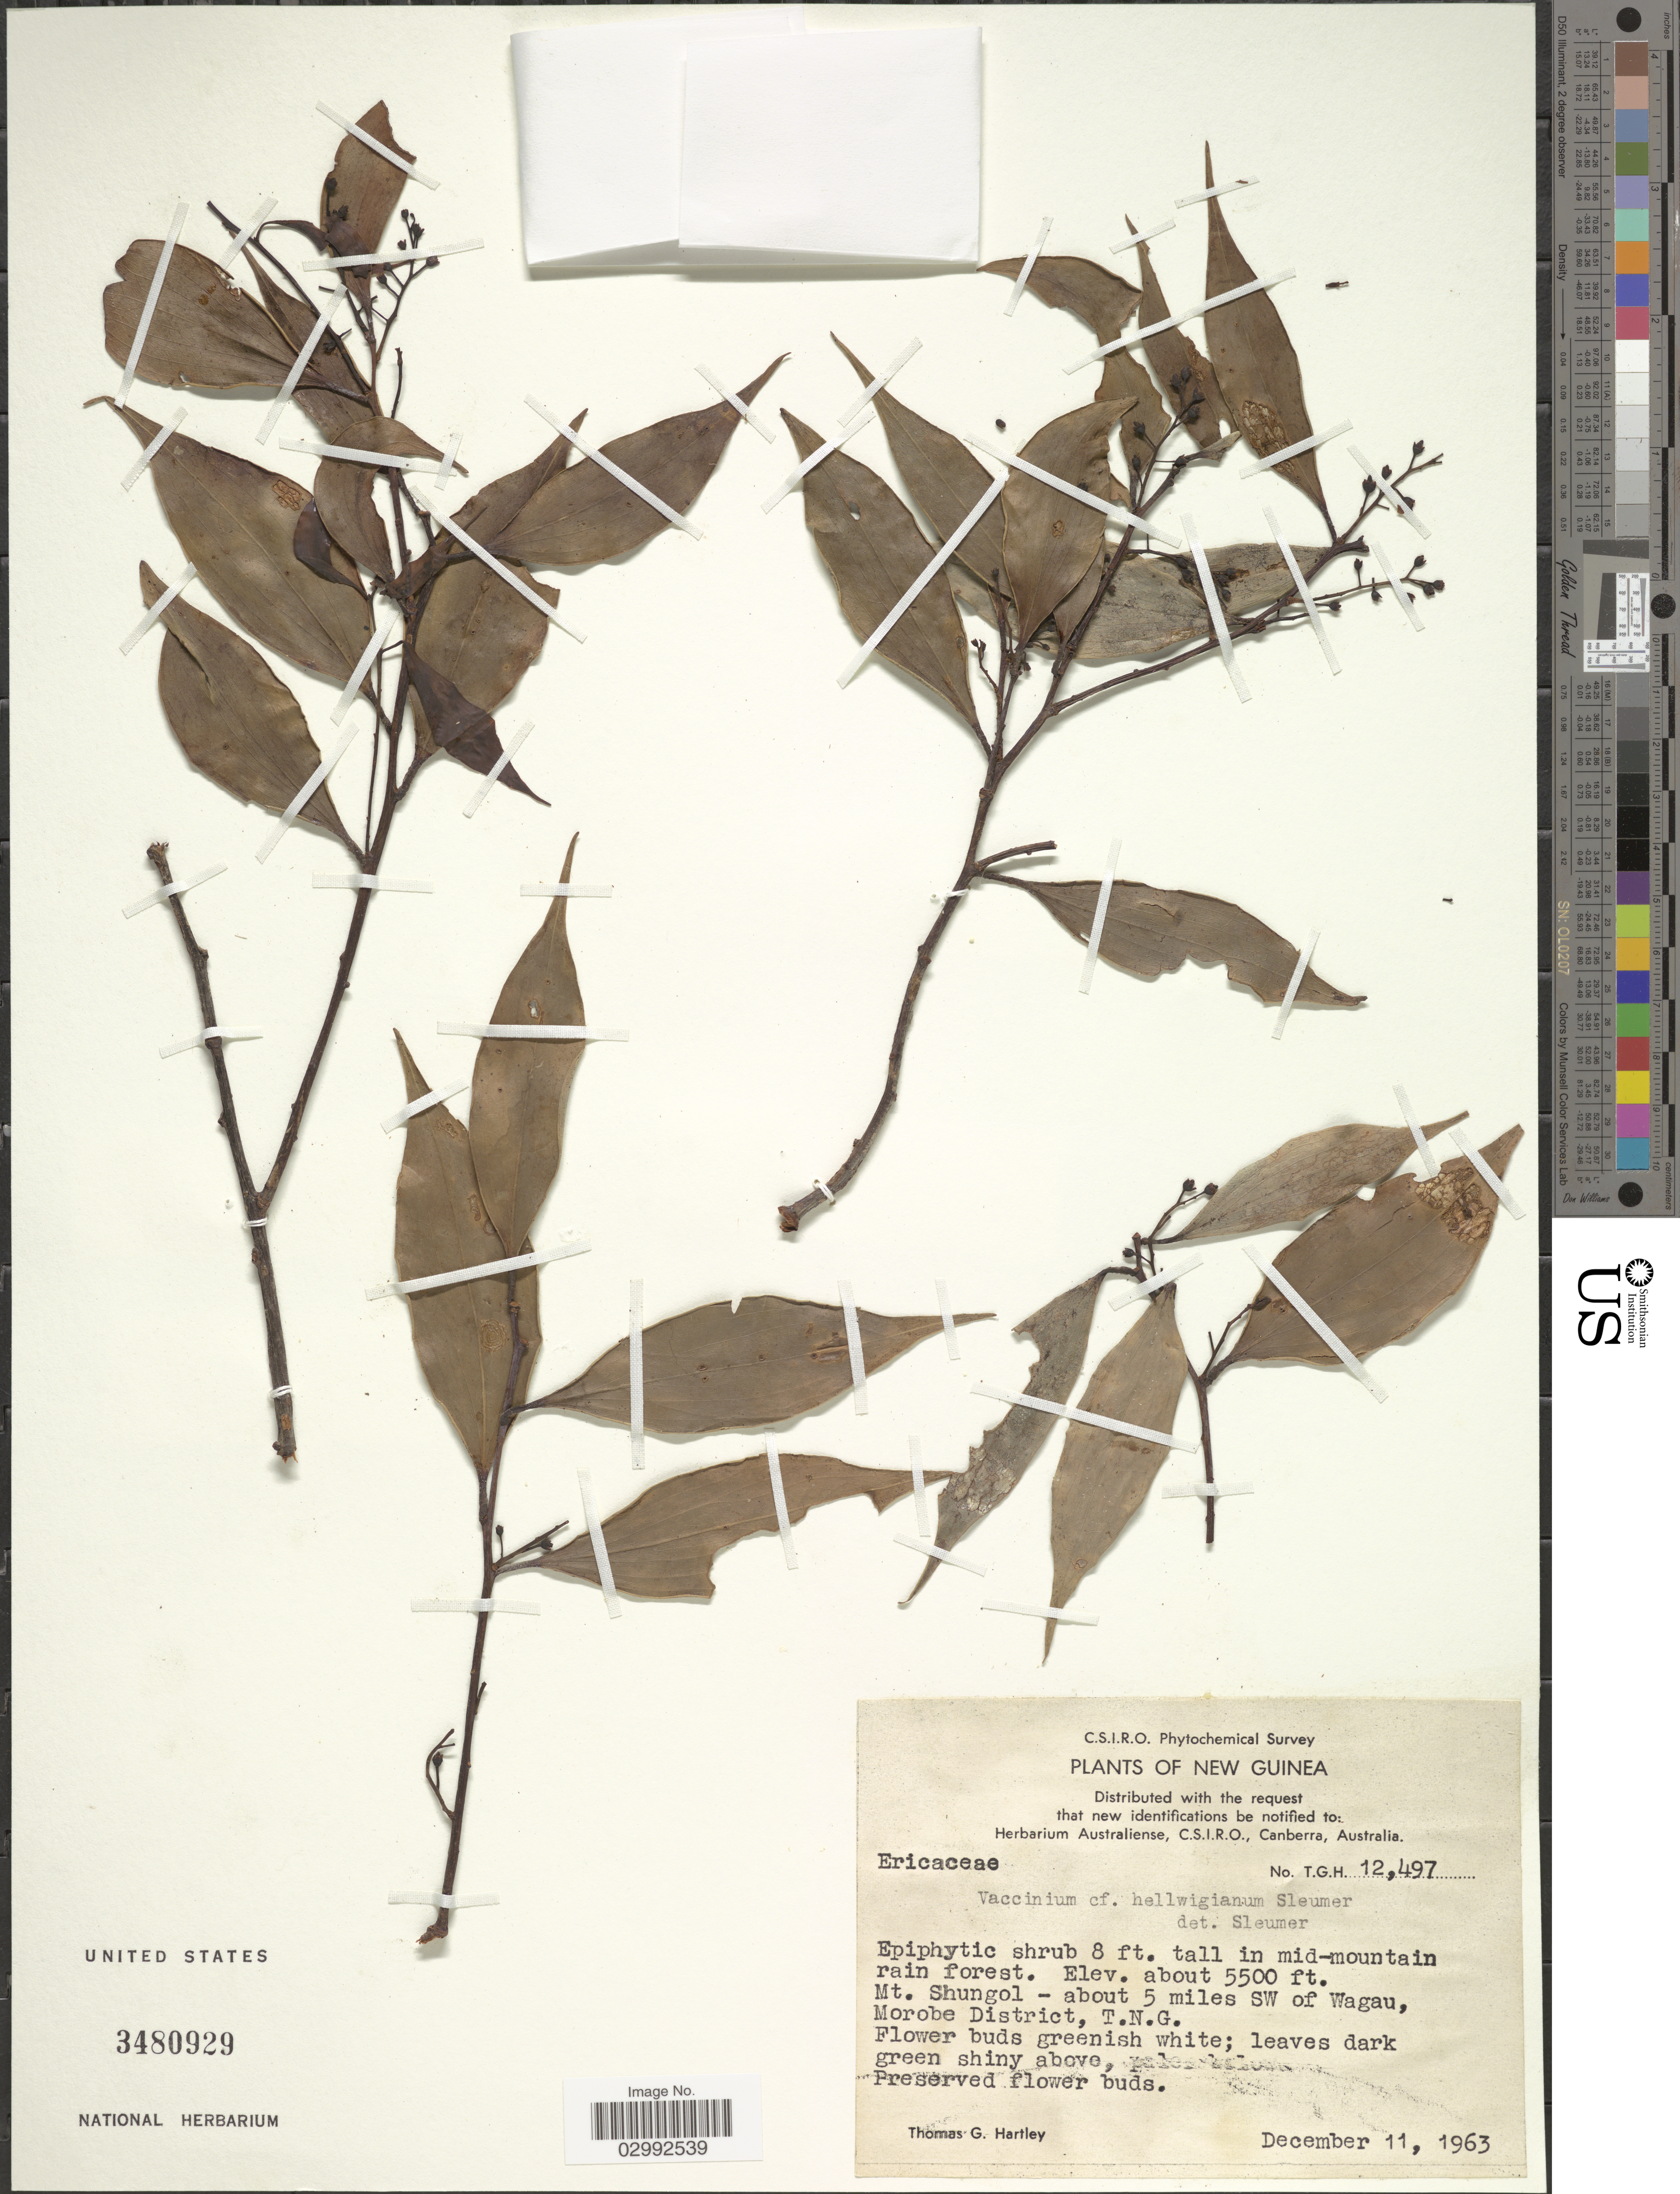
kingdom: Plantae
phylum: Tracheophyta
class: Magnoliopsida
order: Ericales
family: Ericaceae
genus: Vaccinium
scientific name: Vaccinium hellwigianum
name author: Sleumer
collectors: T. G. Hartley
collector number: T.G.H. 12497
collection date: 1963-12-11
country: Papua New Guinea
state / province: Morobe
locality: New Guinea, Mt. Shungol - about 5 miles SW of Wagau, Morobe District, T.N.G.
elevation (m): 1676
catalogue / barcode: US 3480929